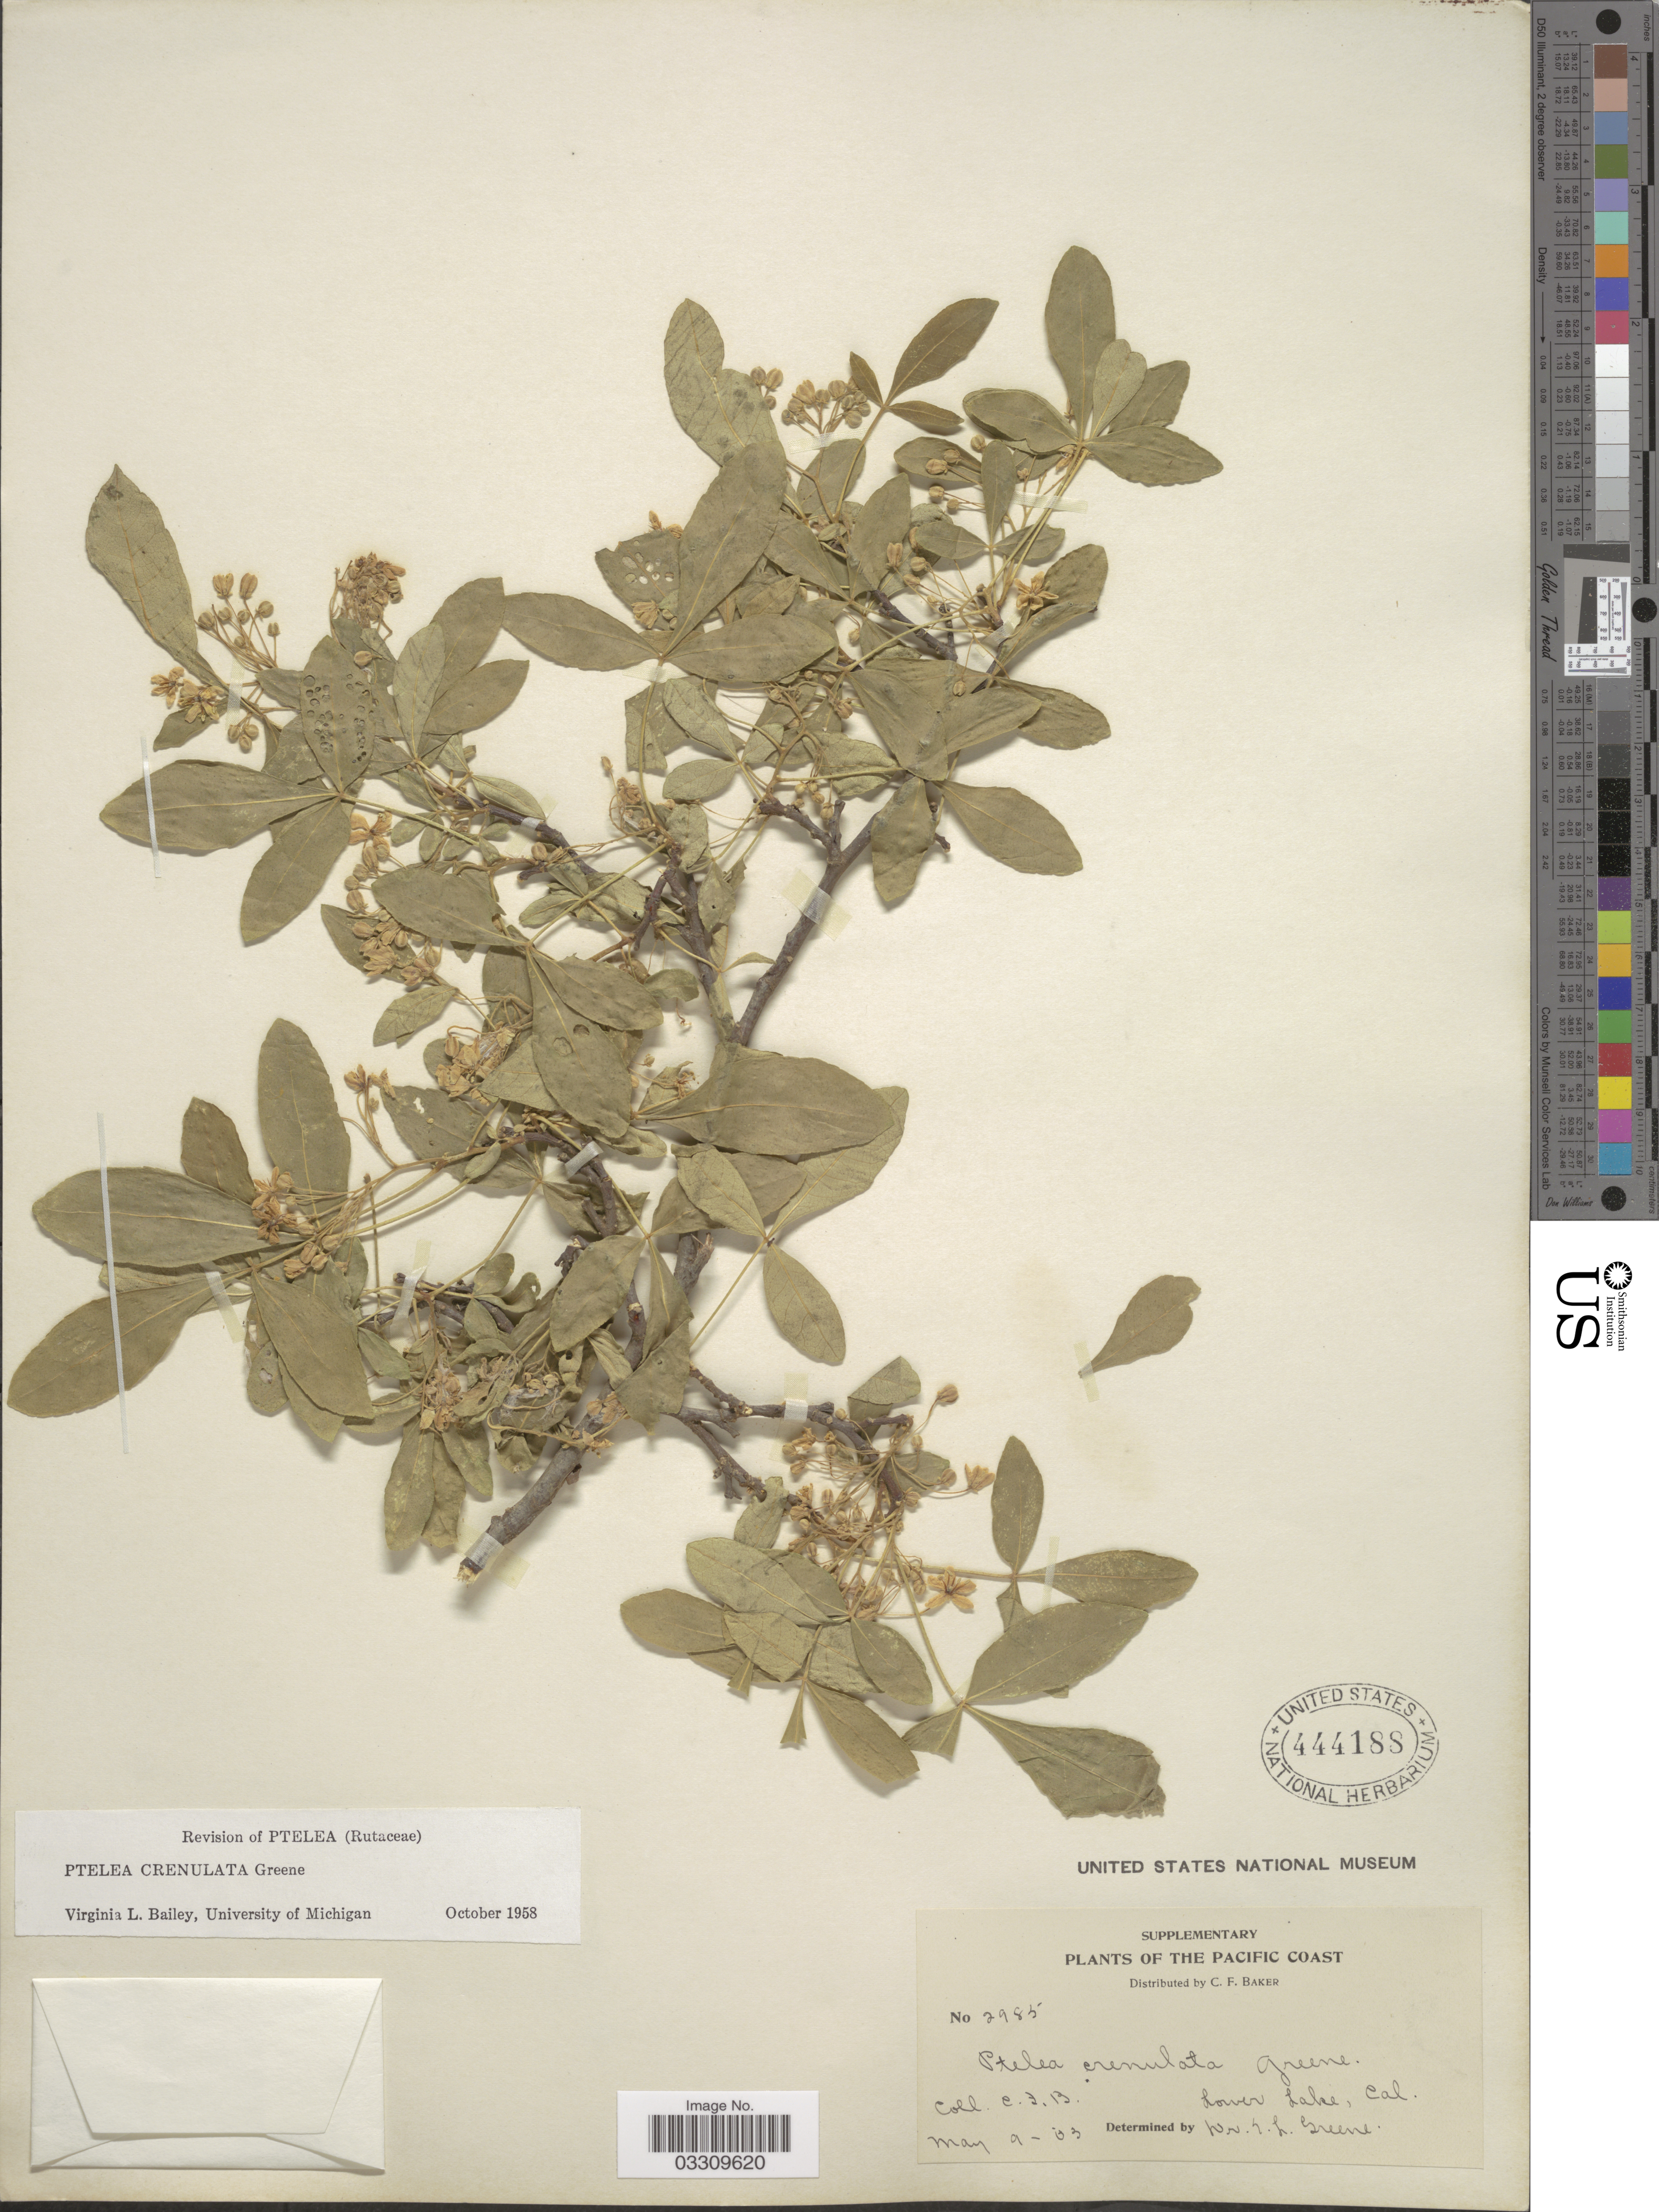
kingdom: Plantae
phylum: Tracheophyta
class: Magnoliopsida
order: Sapindales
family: Rutaceae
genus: Ptelea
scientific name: Ptelea crenulata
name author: Greene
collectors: C. F. Baker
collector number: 2985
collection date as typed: Transcribed d/m/y: 9/5/3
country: United States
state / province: California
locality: The Pacific Coast, Lower Lake.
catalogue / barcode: US 444188